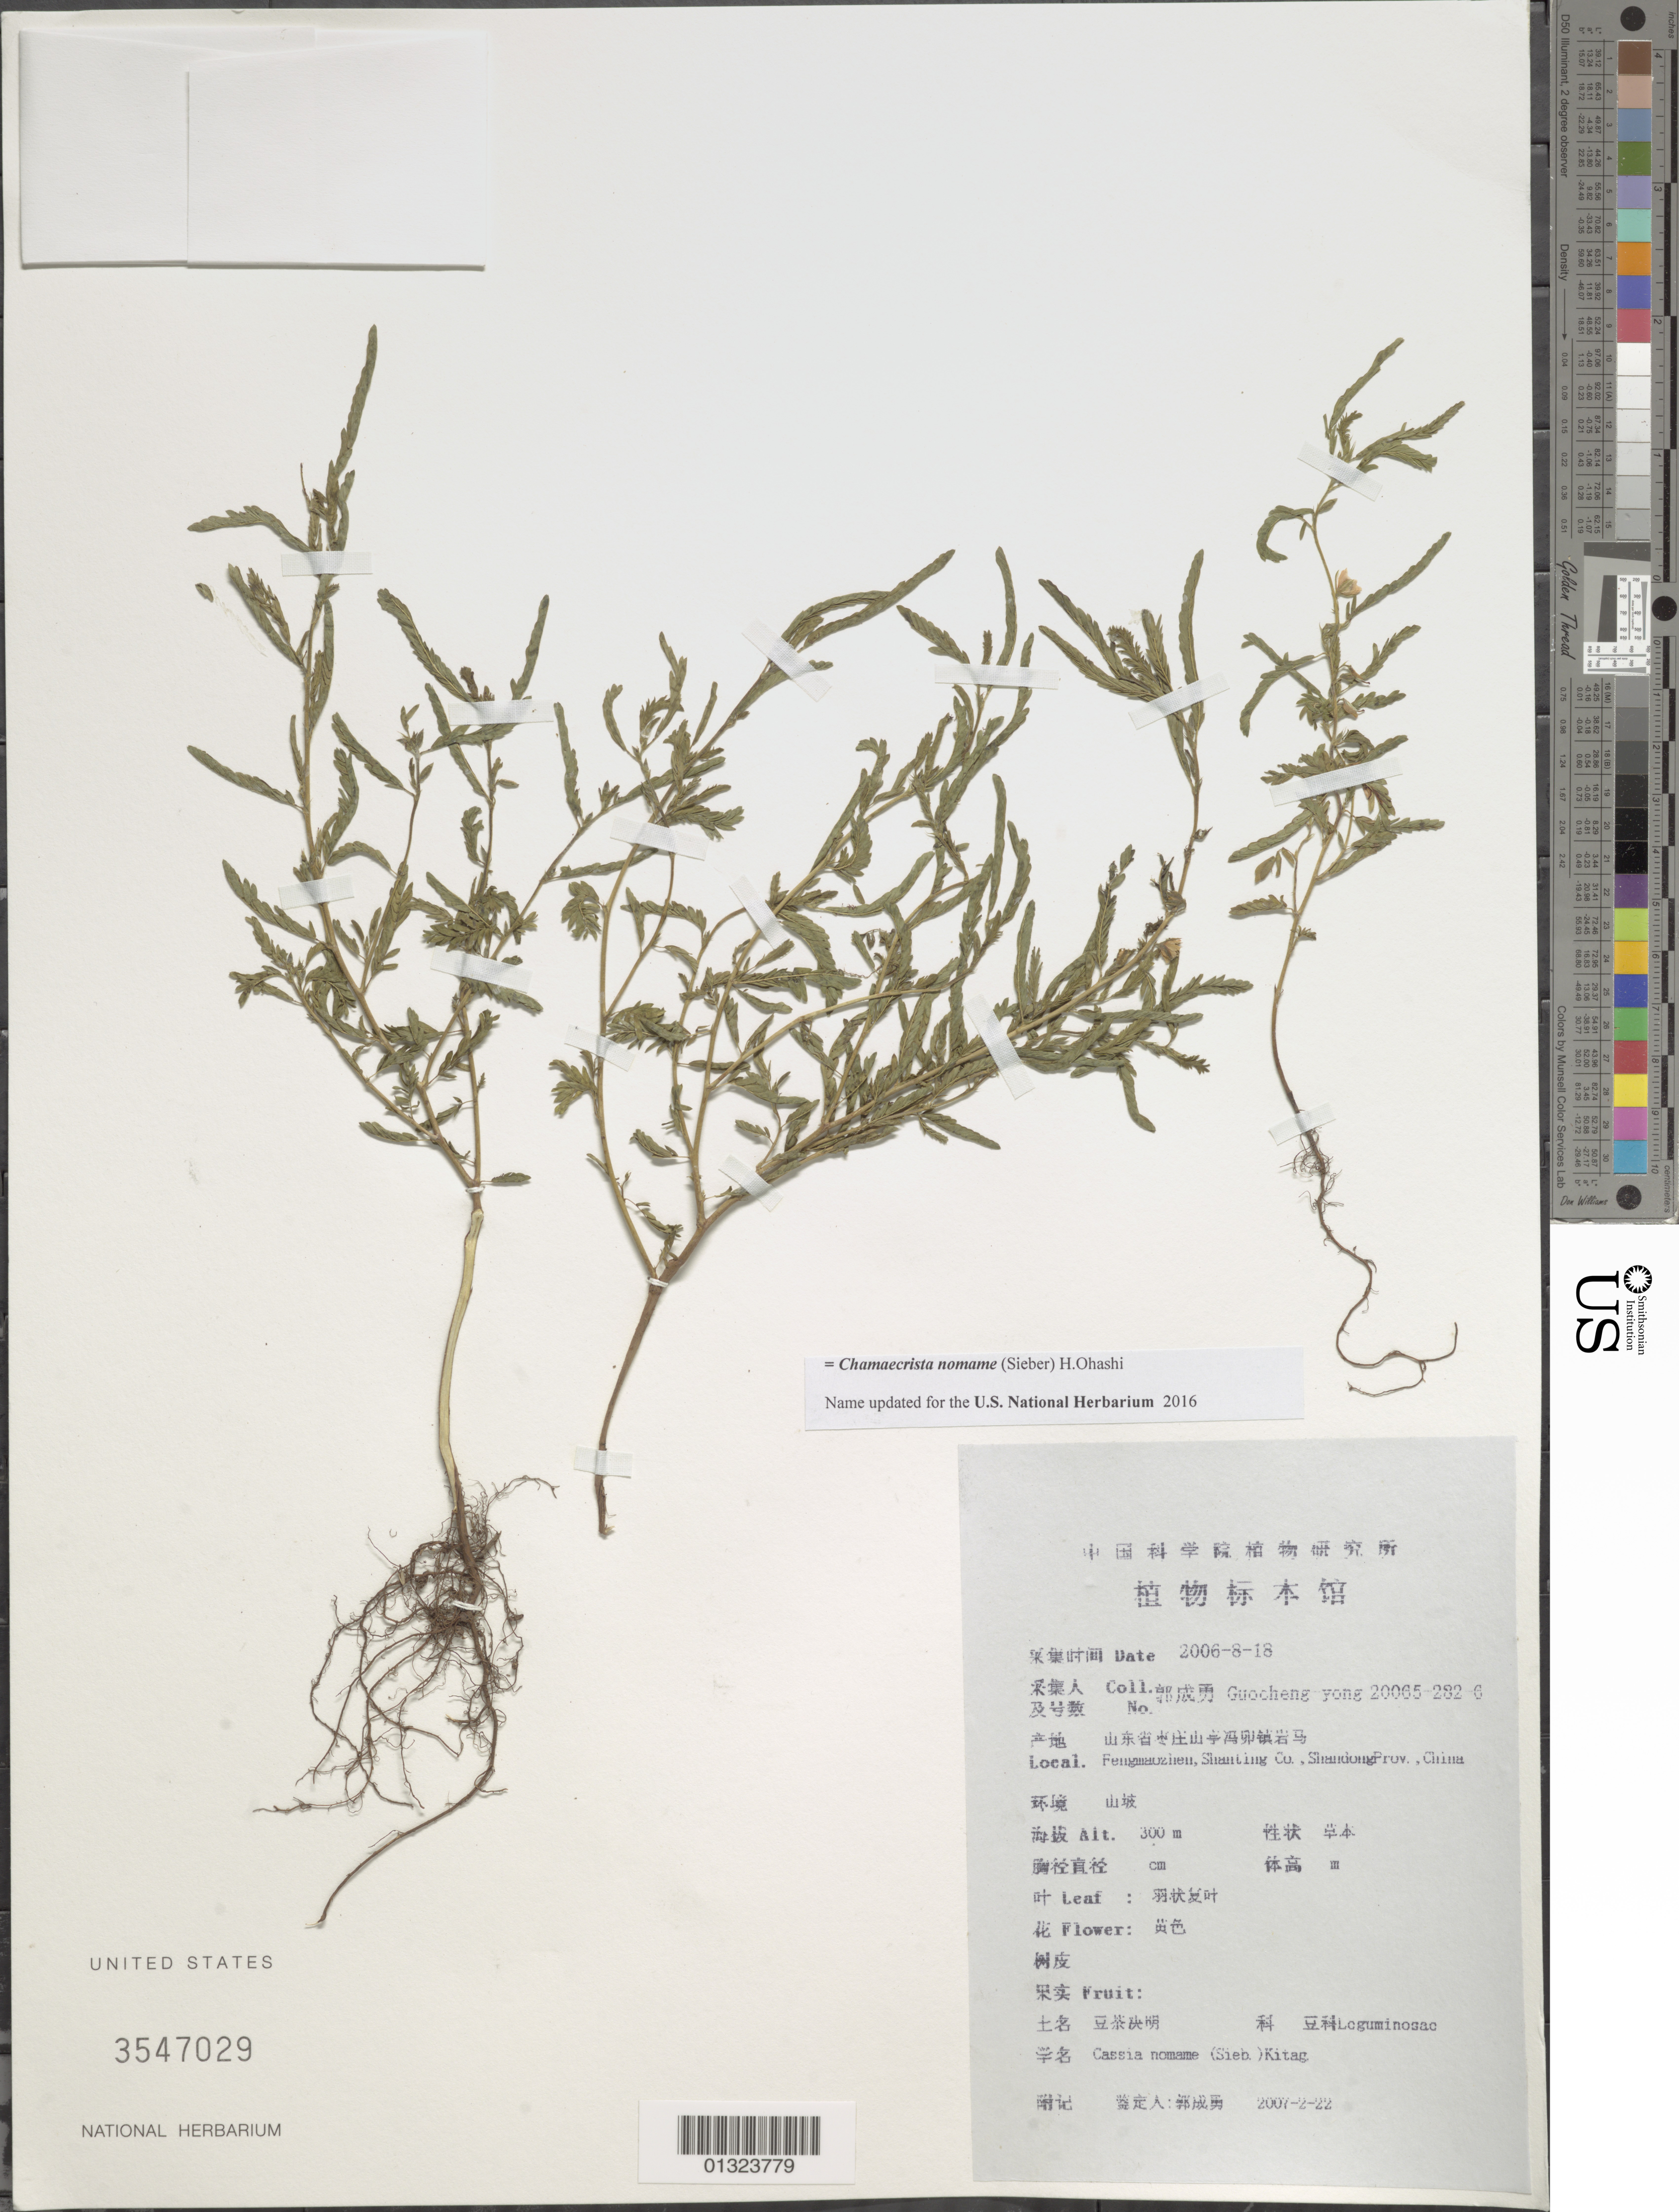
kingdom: Plantae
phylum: Tracheophyta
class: Magnoliopsida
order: Fabales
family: Fabaceae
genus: Chamaecrista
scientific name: Chamaecrista nomame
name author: (Sieber) H. Ohashi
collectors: Guo cheng-yong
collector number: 20065-282-6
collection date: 2006-08-30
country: China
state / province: Shandong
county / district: Shanting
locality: Fengmaozhen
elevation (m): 300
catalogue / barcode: US 3547029